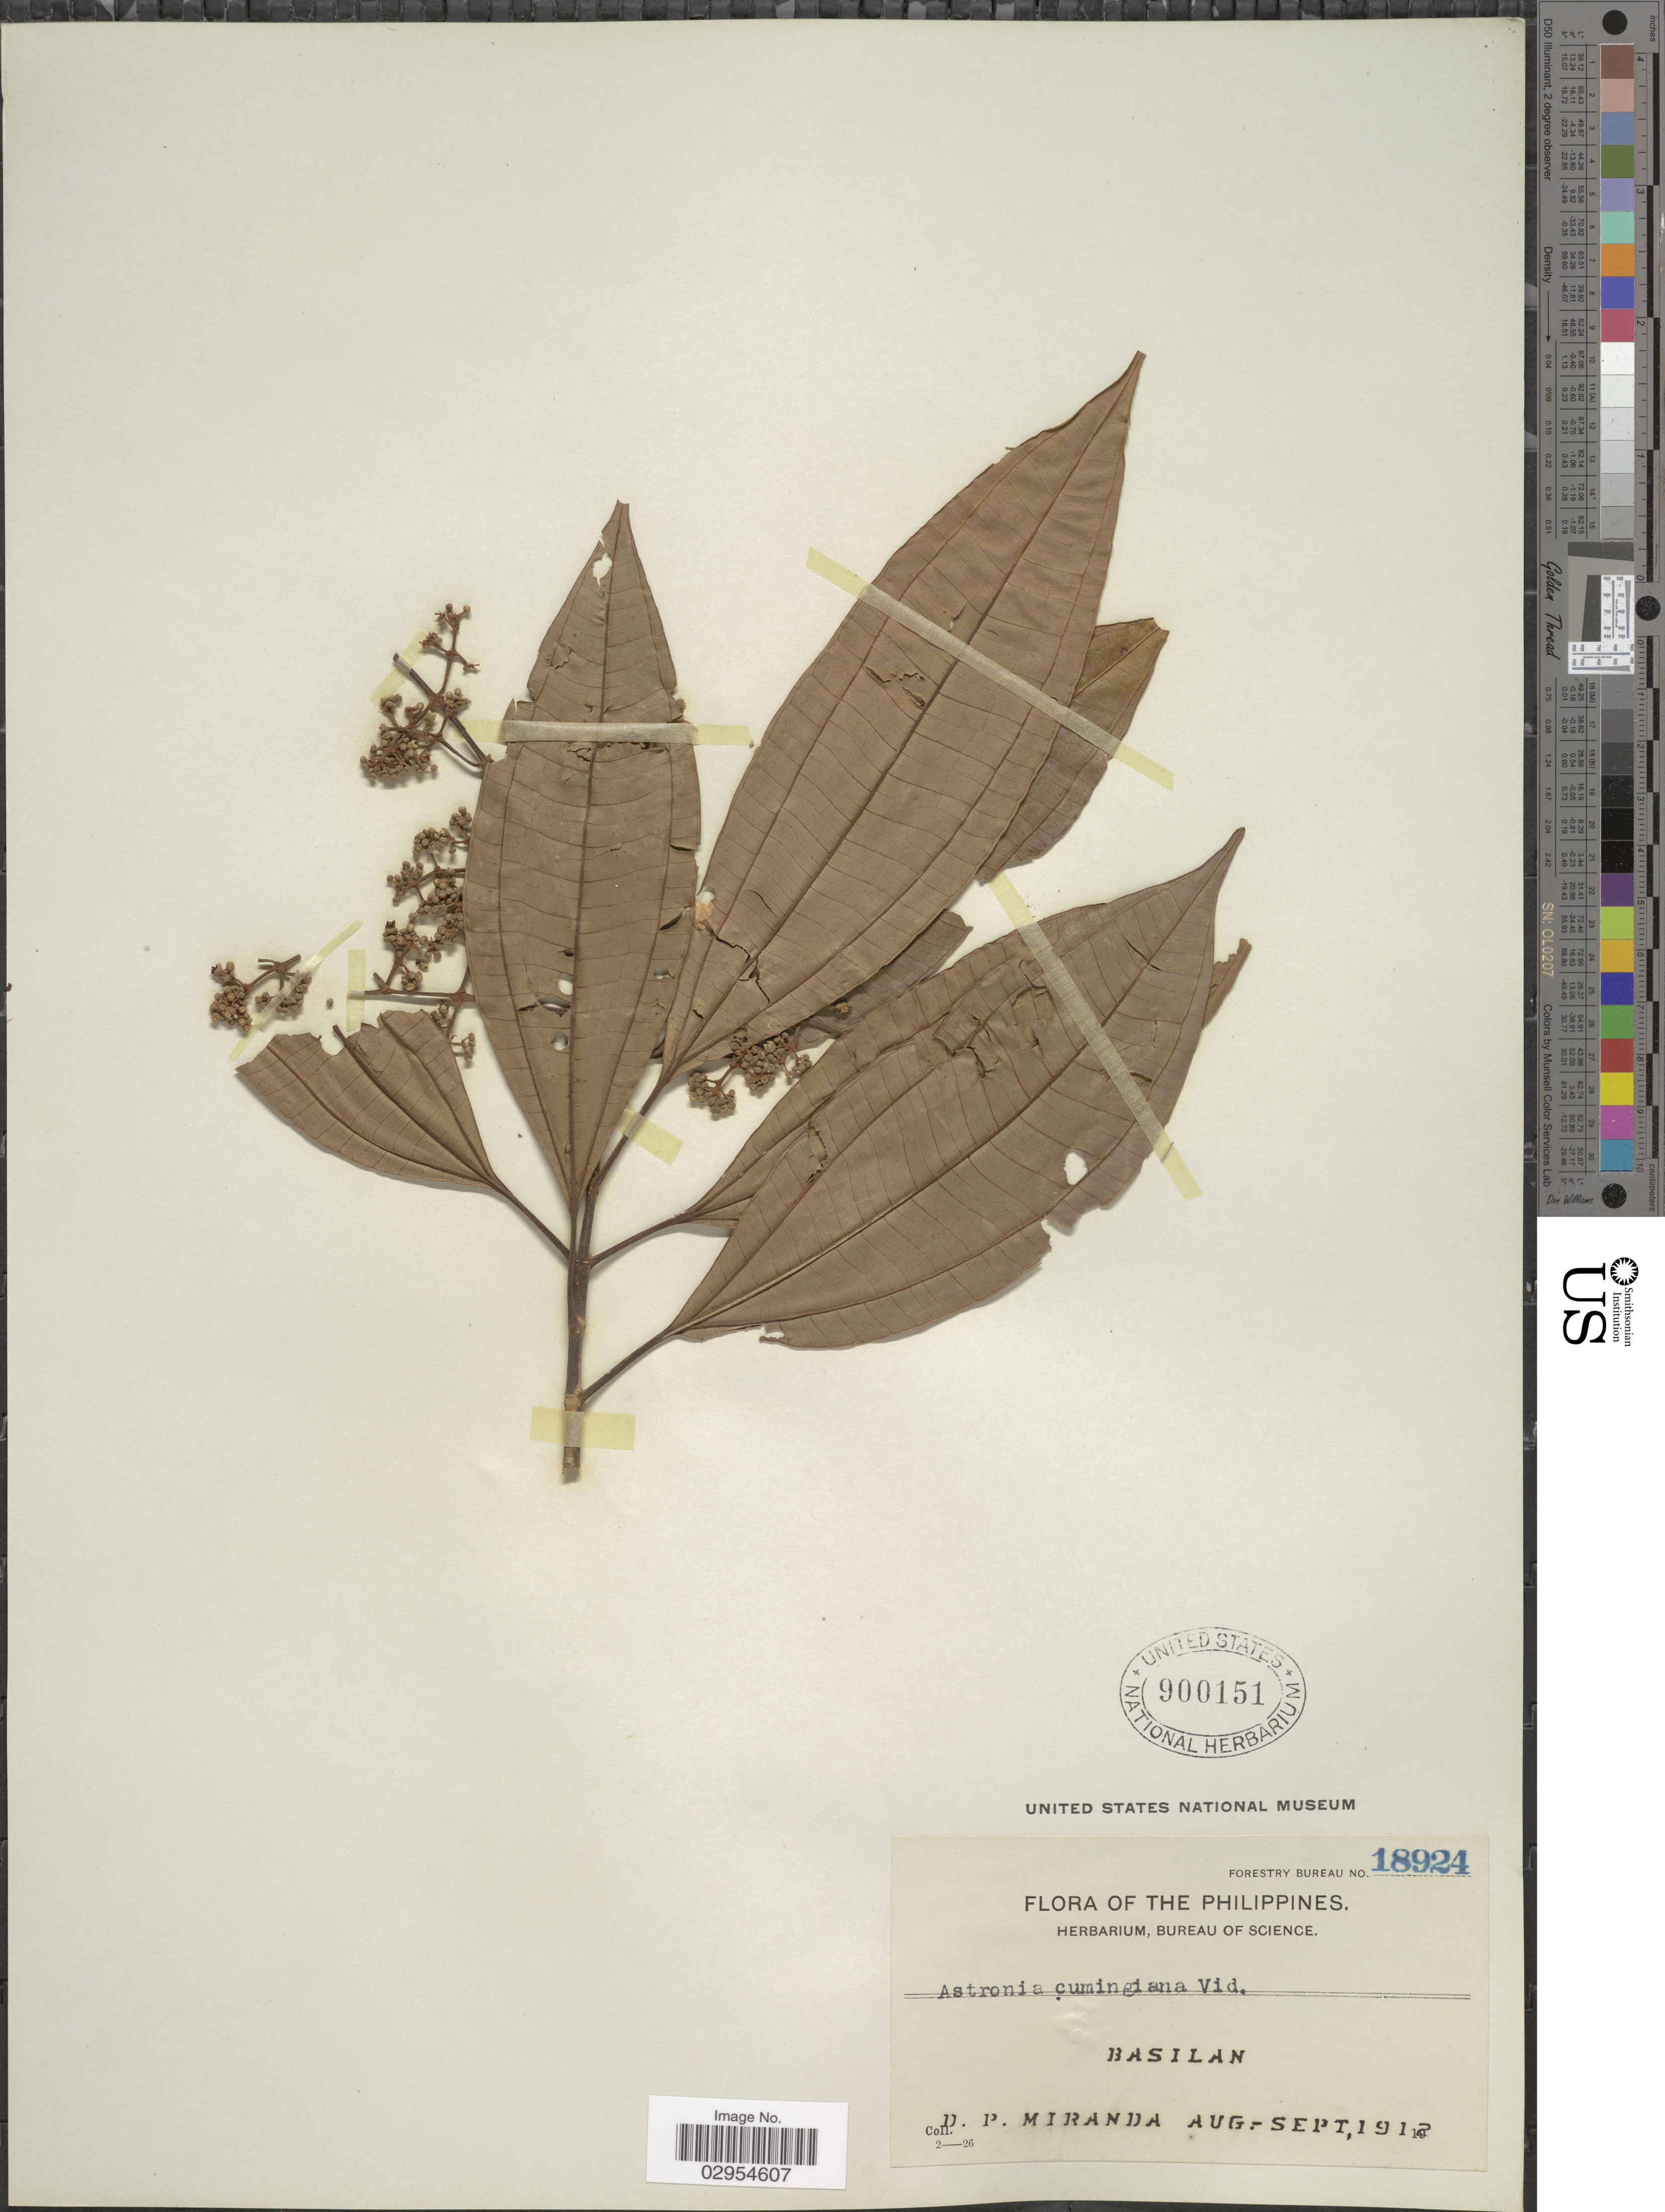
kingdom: Plantae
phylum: Tracheophyta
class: Magnoliopsida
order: Myrtales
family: Melastomataceae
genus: Astronia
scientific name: Astronia cumingiana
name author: S. Vidal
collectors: D. P. Miranda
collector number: Forestry Bureau 18924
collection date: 1912-08/1912-09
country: Philippines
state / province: Muslim Mindanao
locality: Basilan.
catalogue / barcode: US 900151